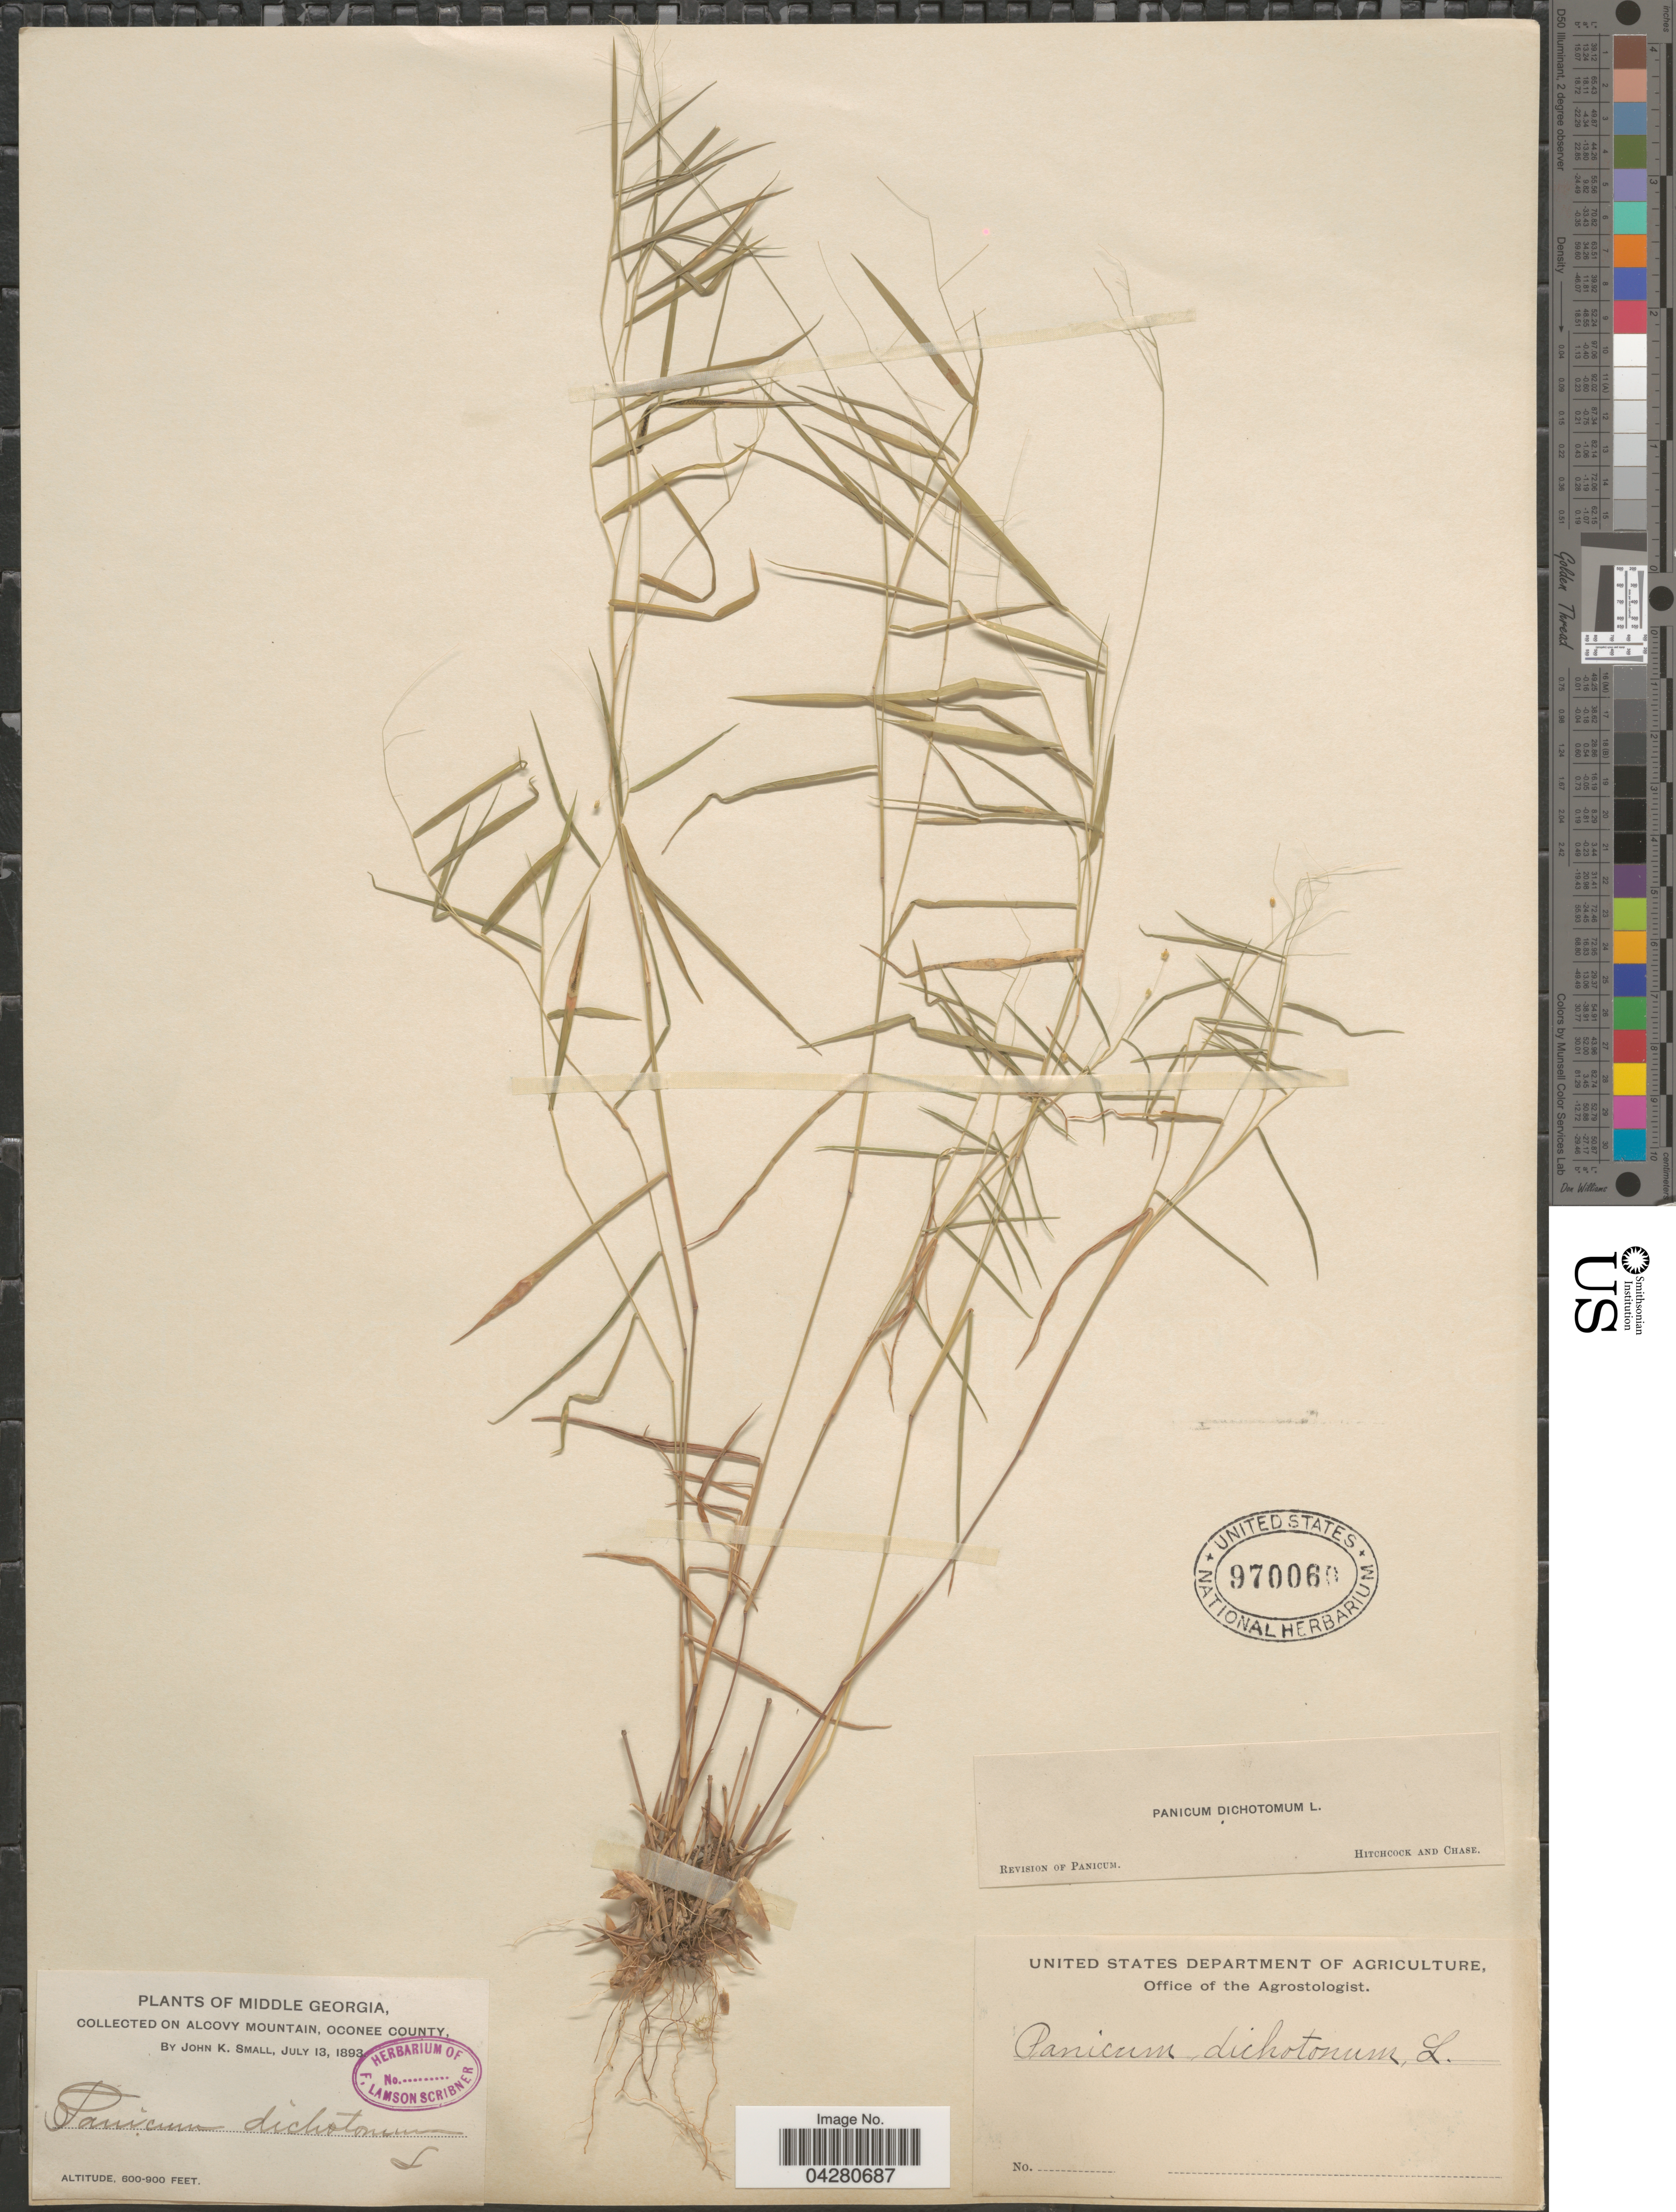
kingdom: Plantae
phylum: Tracheophyta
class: Liliopsida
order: Poales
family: Poaceae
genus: Dichanthelium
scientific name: Dichanthelium dichotomum var. dichotomum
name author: (L.) Gould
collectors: J. K. Small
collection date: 1893-07-13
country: United States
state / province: Georgia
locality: Middle Georgia. On Alcovy Mountain, Oconee County.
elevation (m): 183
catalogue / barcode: US 970060